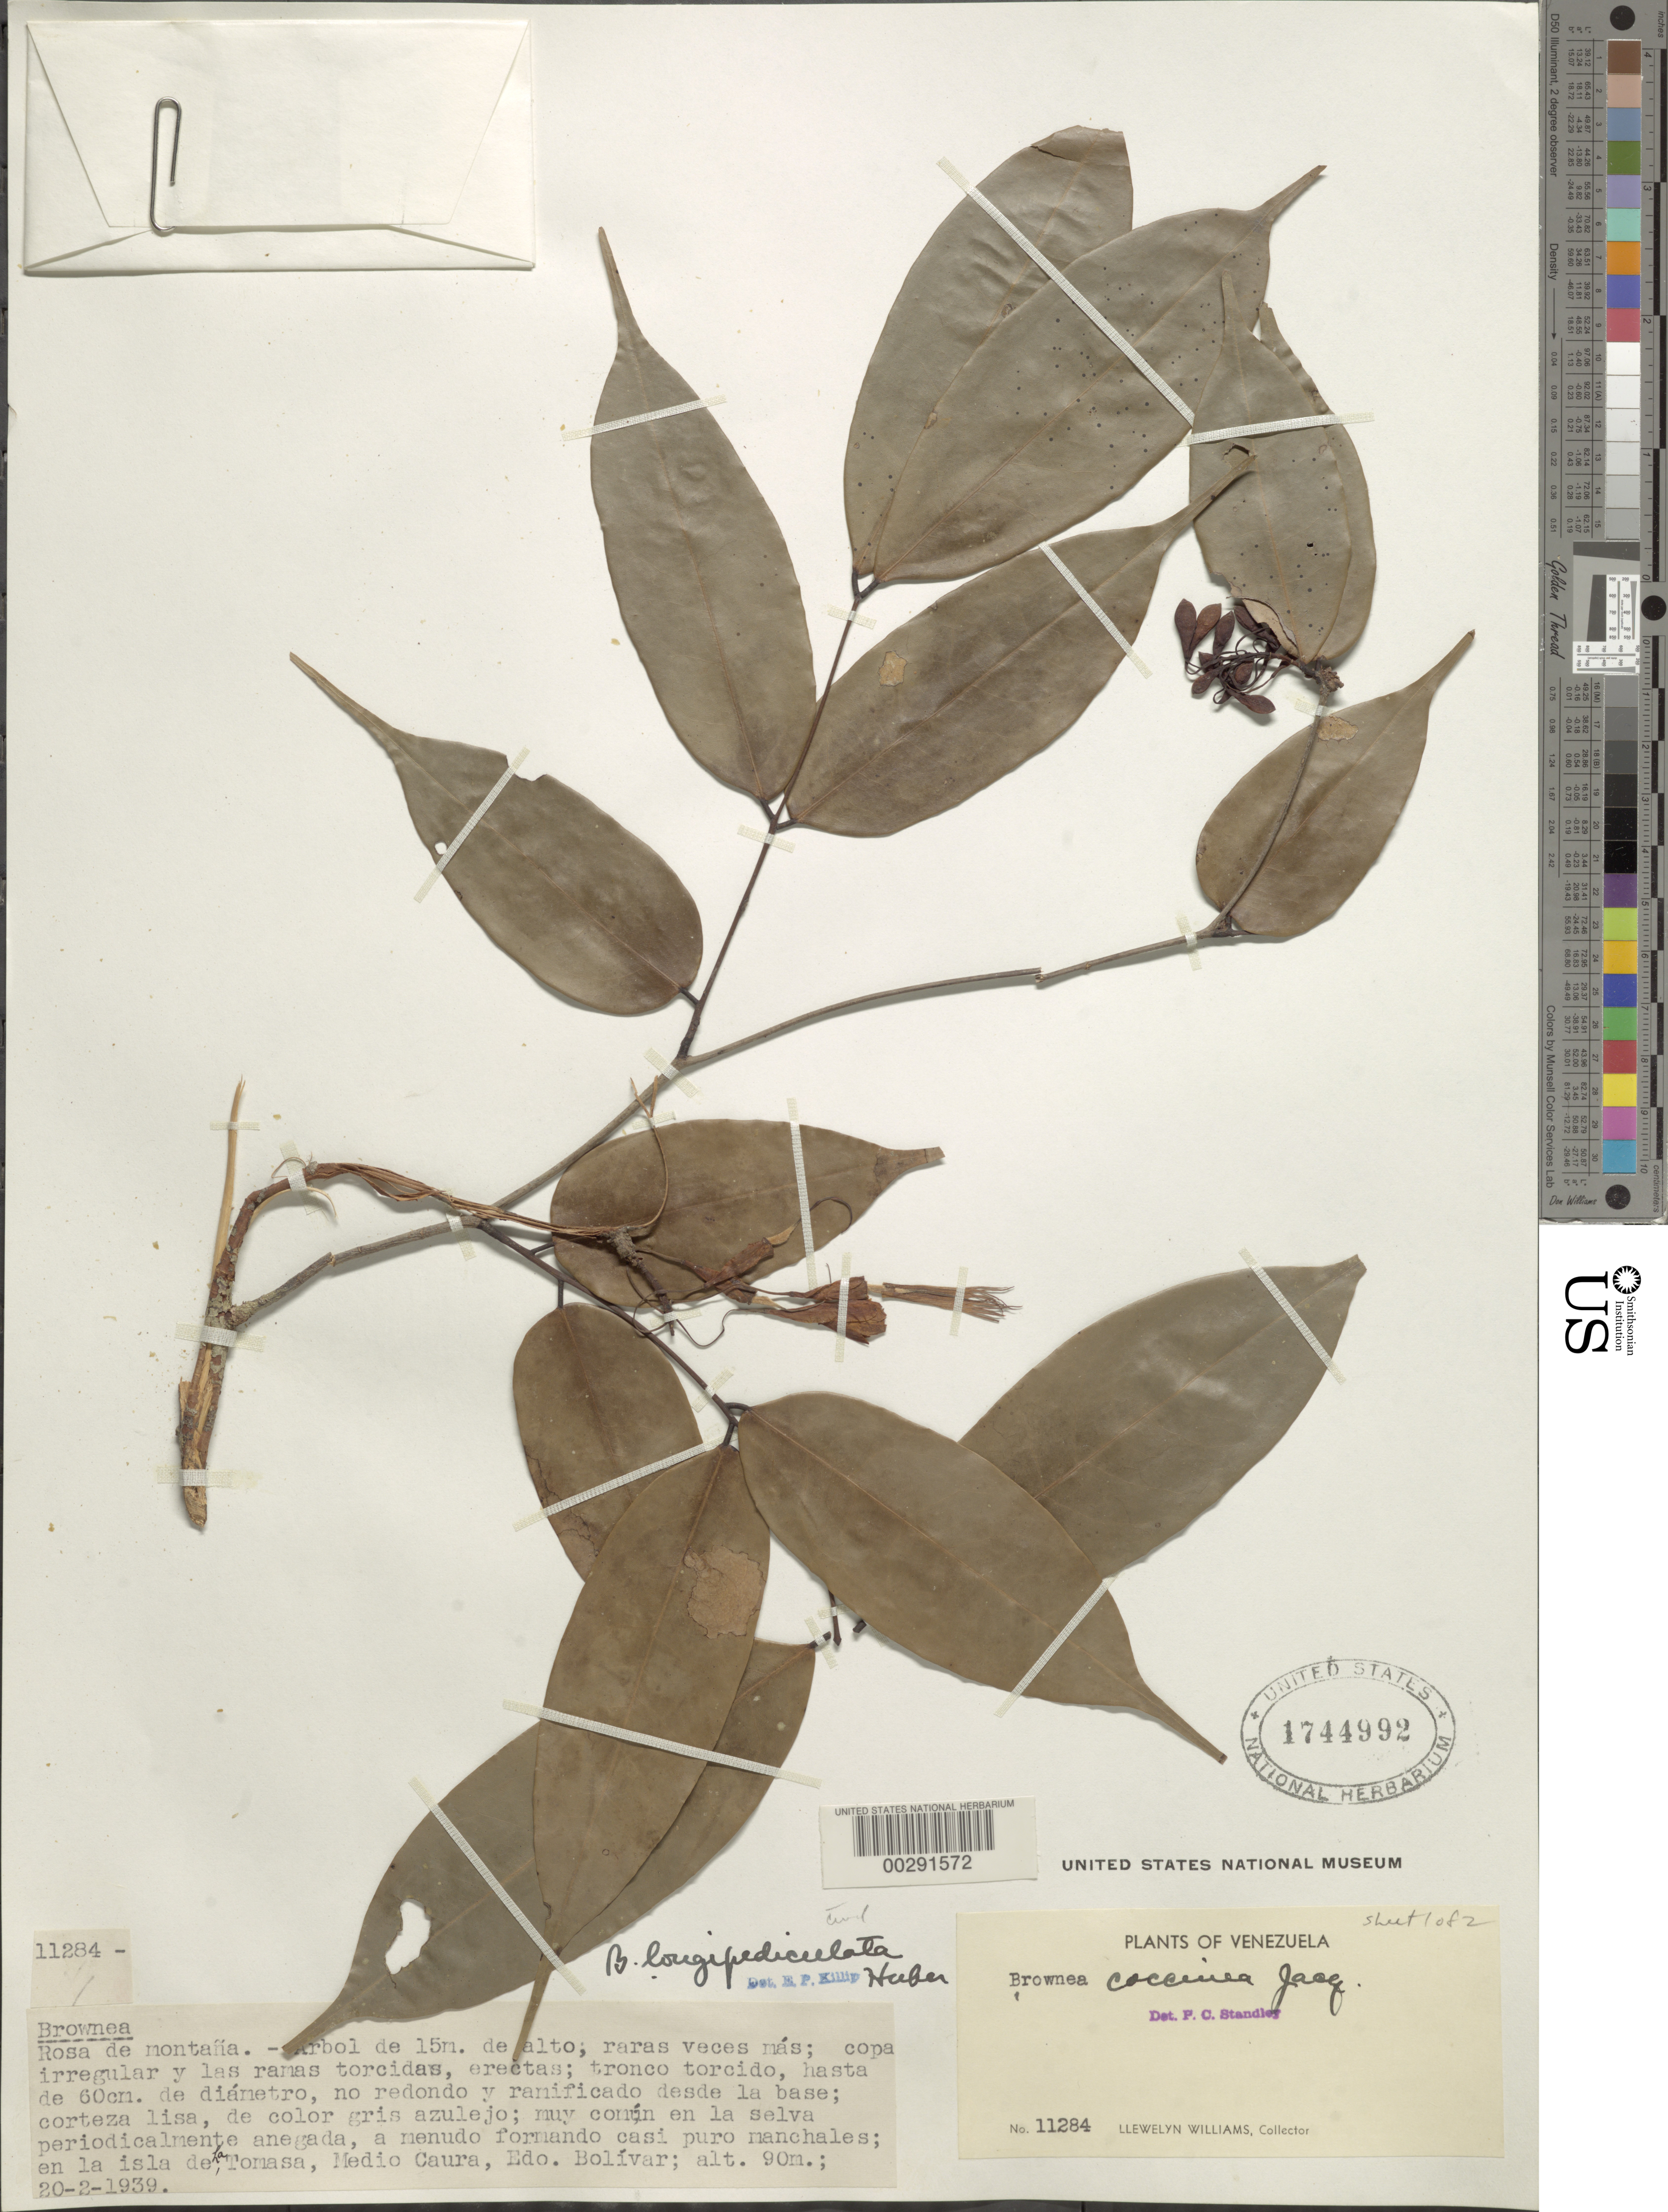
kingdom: Plantae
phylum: Tracheophyta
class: Magnoliopsida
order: Fabales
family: Fabaceae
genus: Brownea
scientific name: Brownea longipedicellata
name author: Huber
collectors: Ll. Williams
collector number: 11284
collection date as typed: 20 Feb 1939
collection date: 1939-02-20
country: Venezuela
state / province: Bolivar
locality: On the island of tomasa, medio caura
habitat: Periodically inundated forest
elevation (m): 90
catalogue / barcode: US 1744992